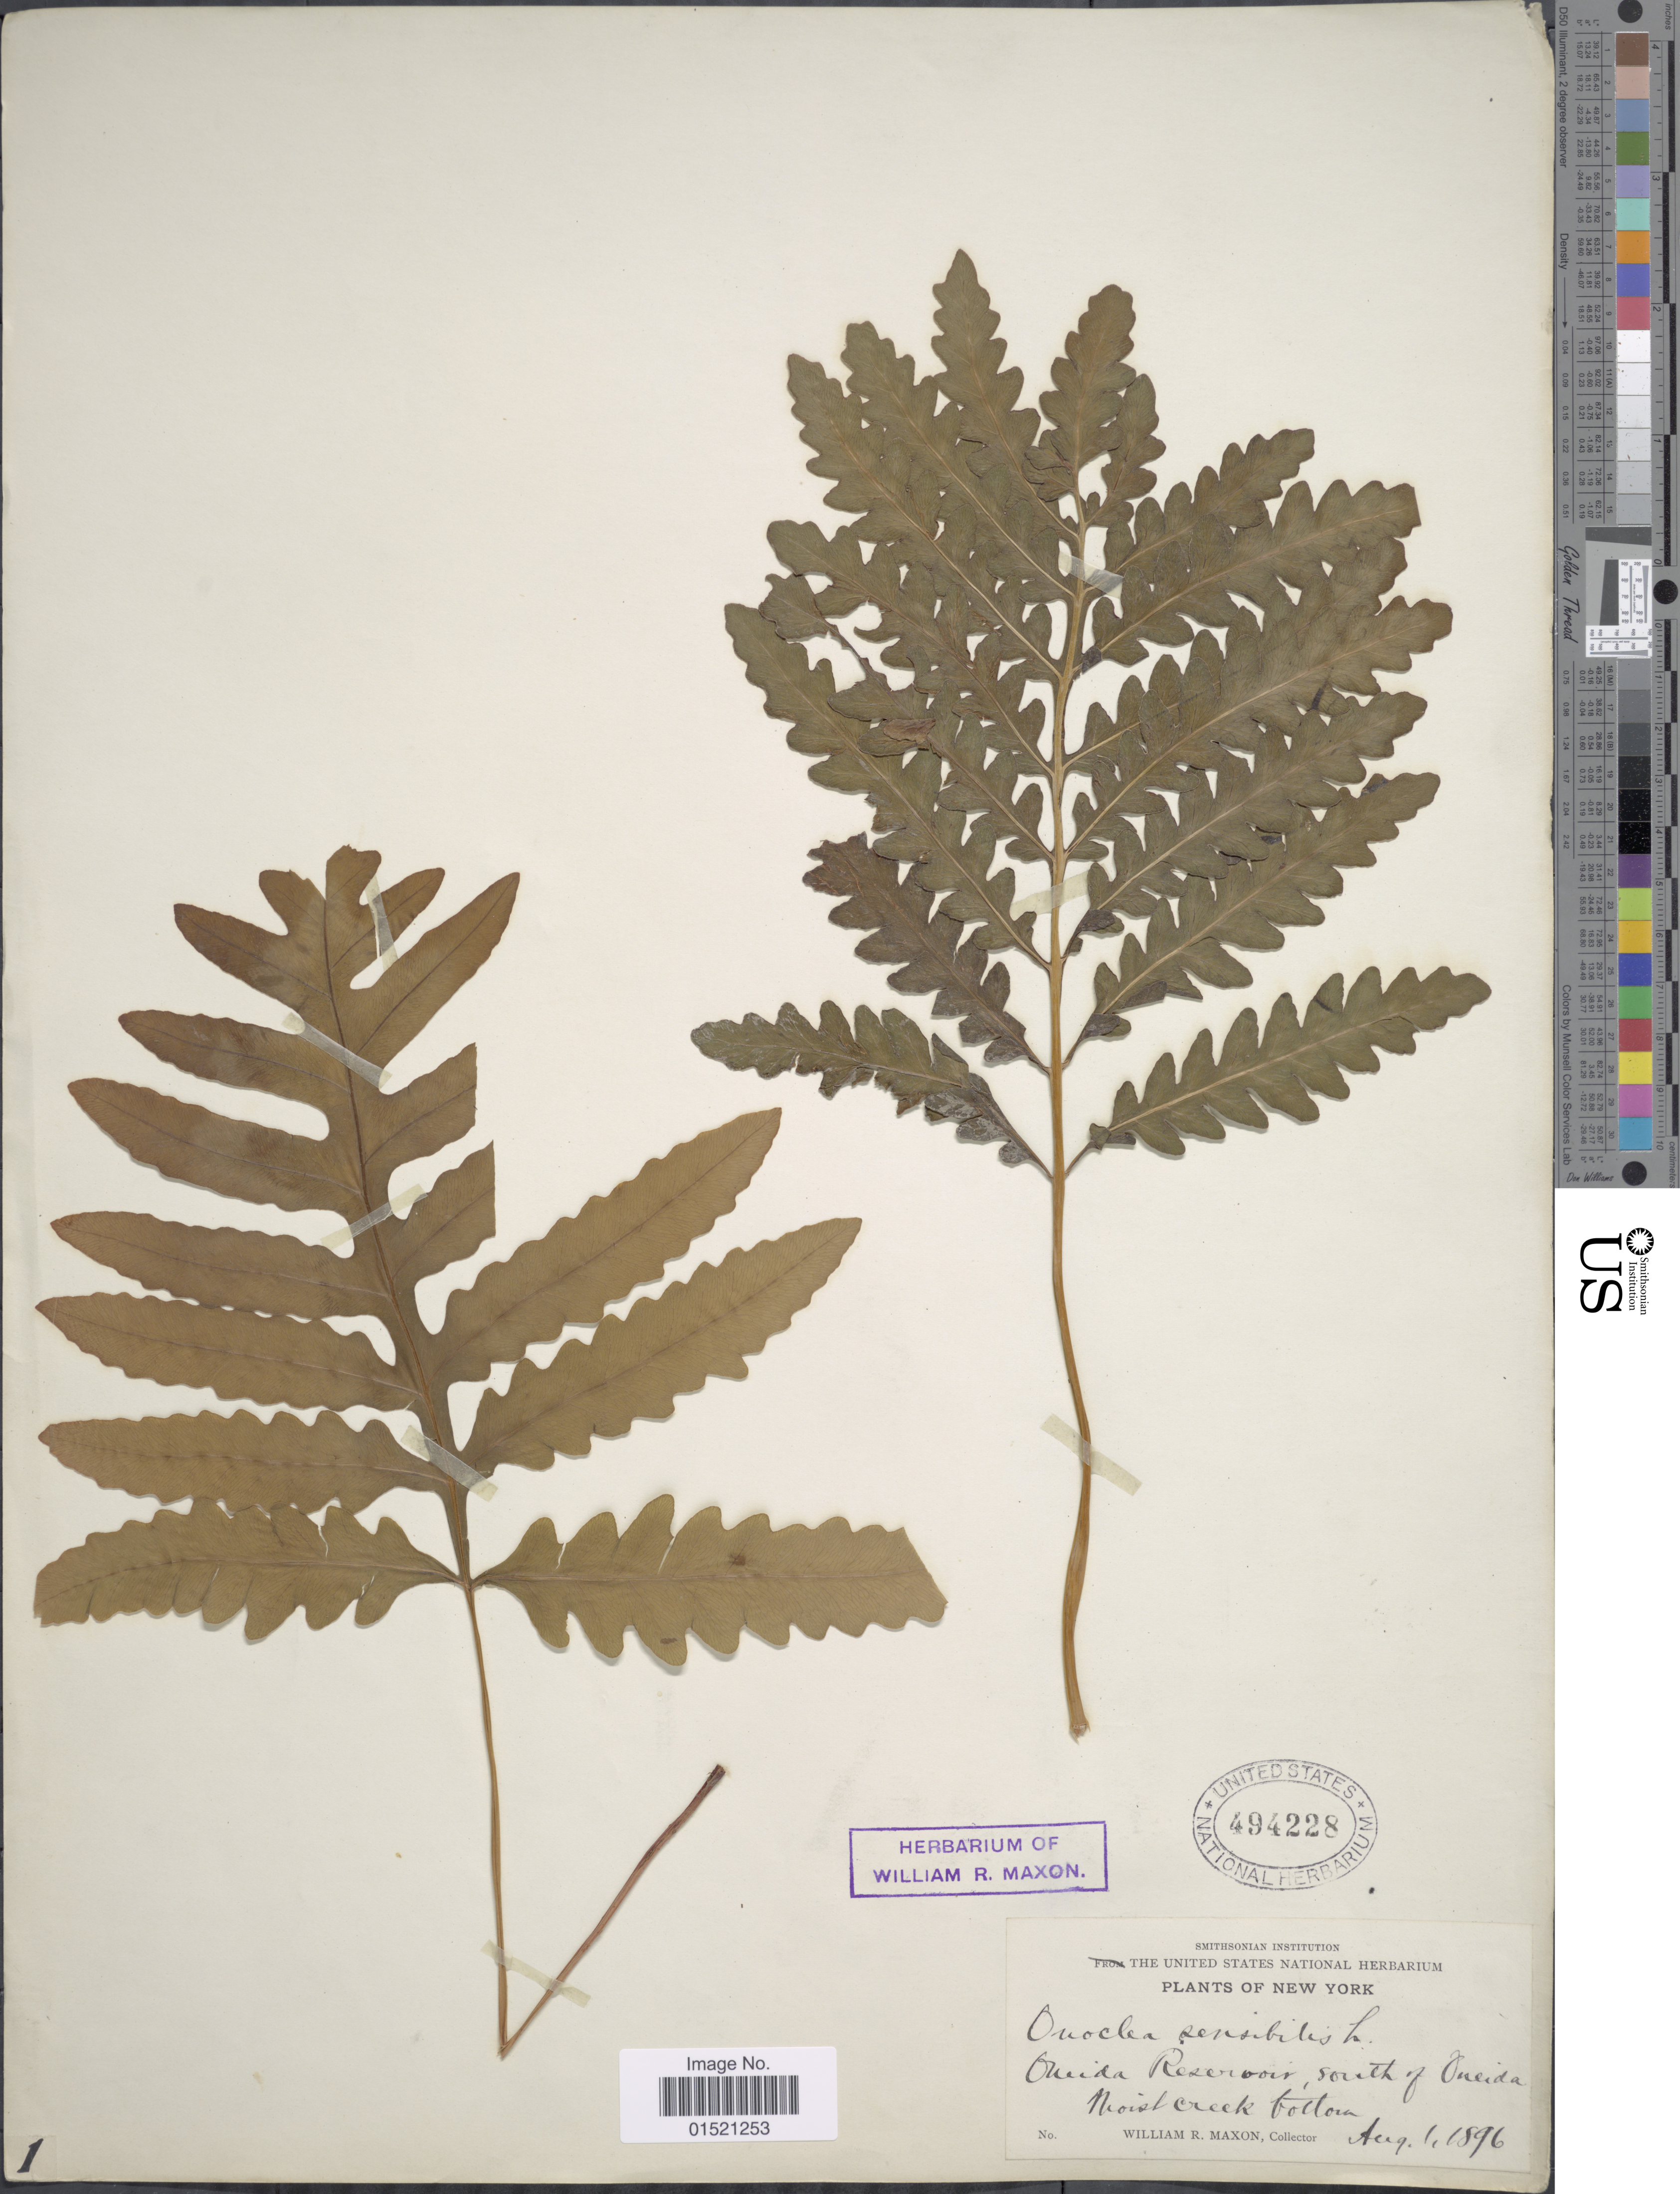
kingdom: Plantae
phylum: Tracheophyta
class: Polypodiopsida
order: Polypodiales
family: Onocleaceae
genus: Onoclea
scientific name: Onoclea sensibilis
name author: L.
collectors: W. R. Maxon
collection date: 1896-08-01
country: United States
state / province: New York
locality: Oneida Reservoir, south of Oneida, Moist creek bottom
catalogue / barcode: US 494228